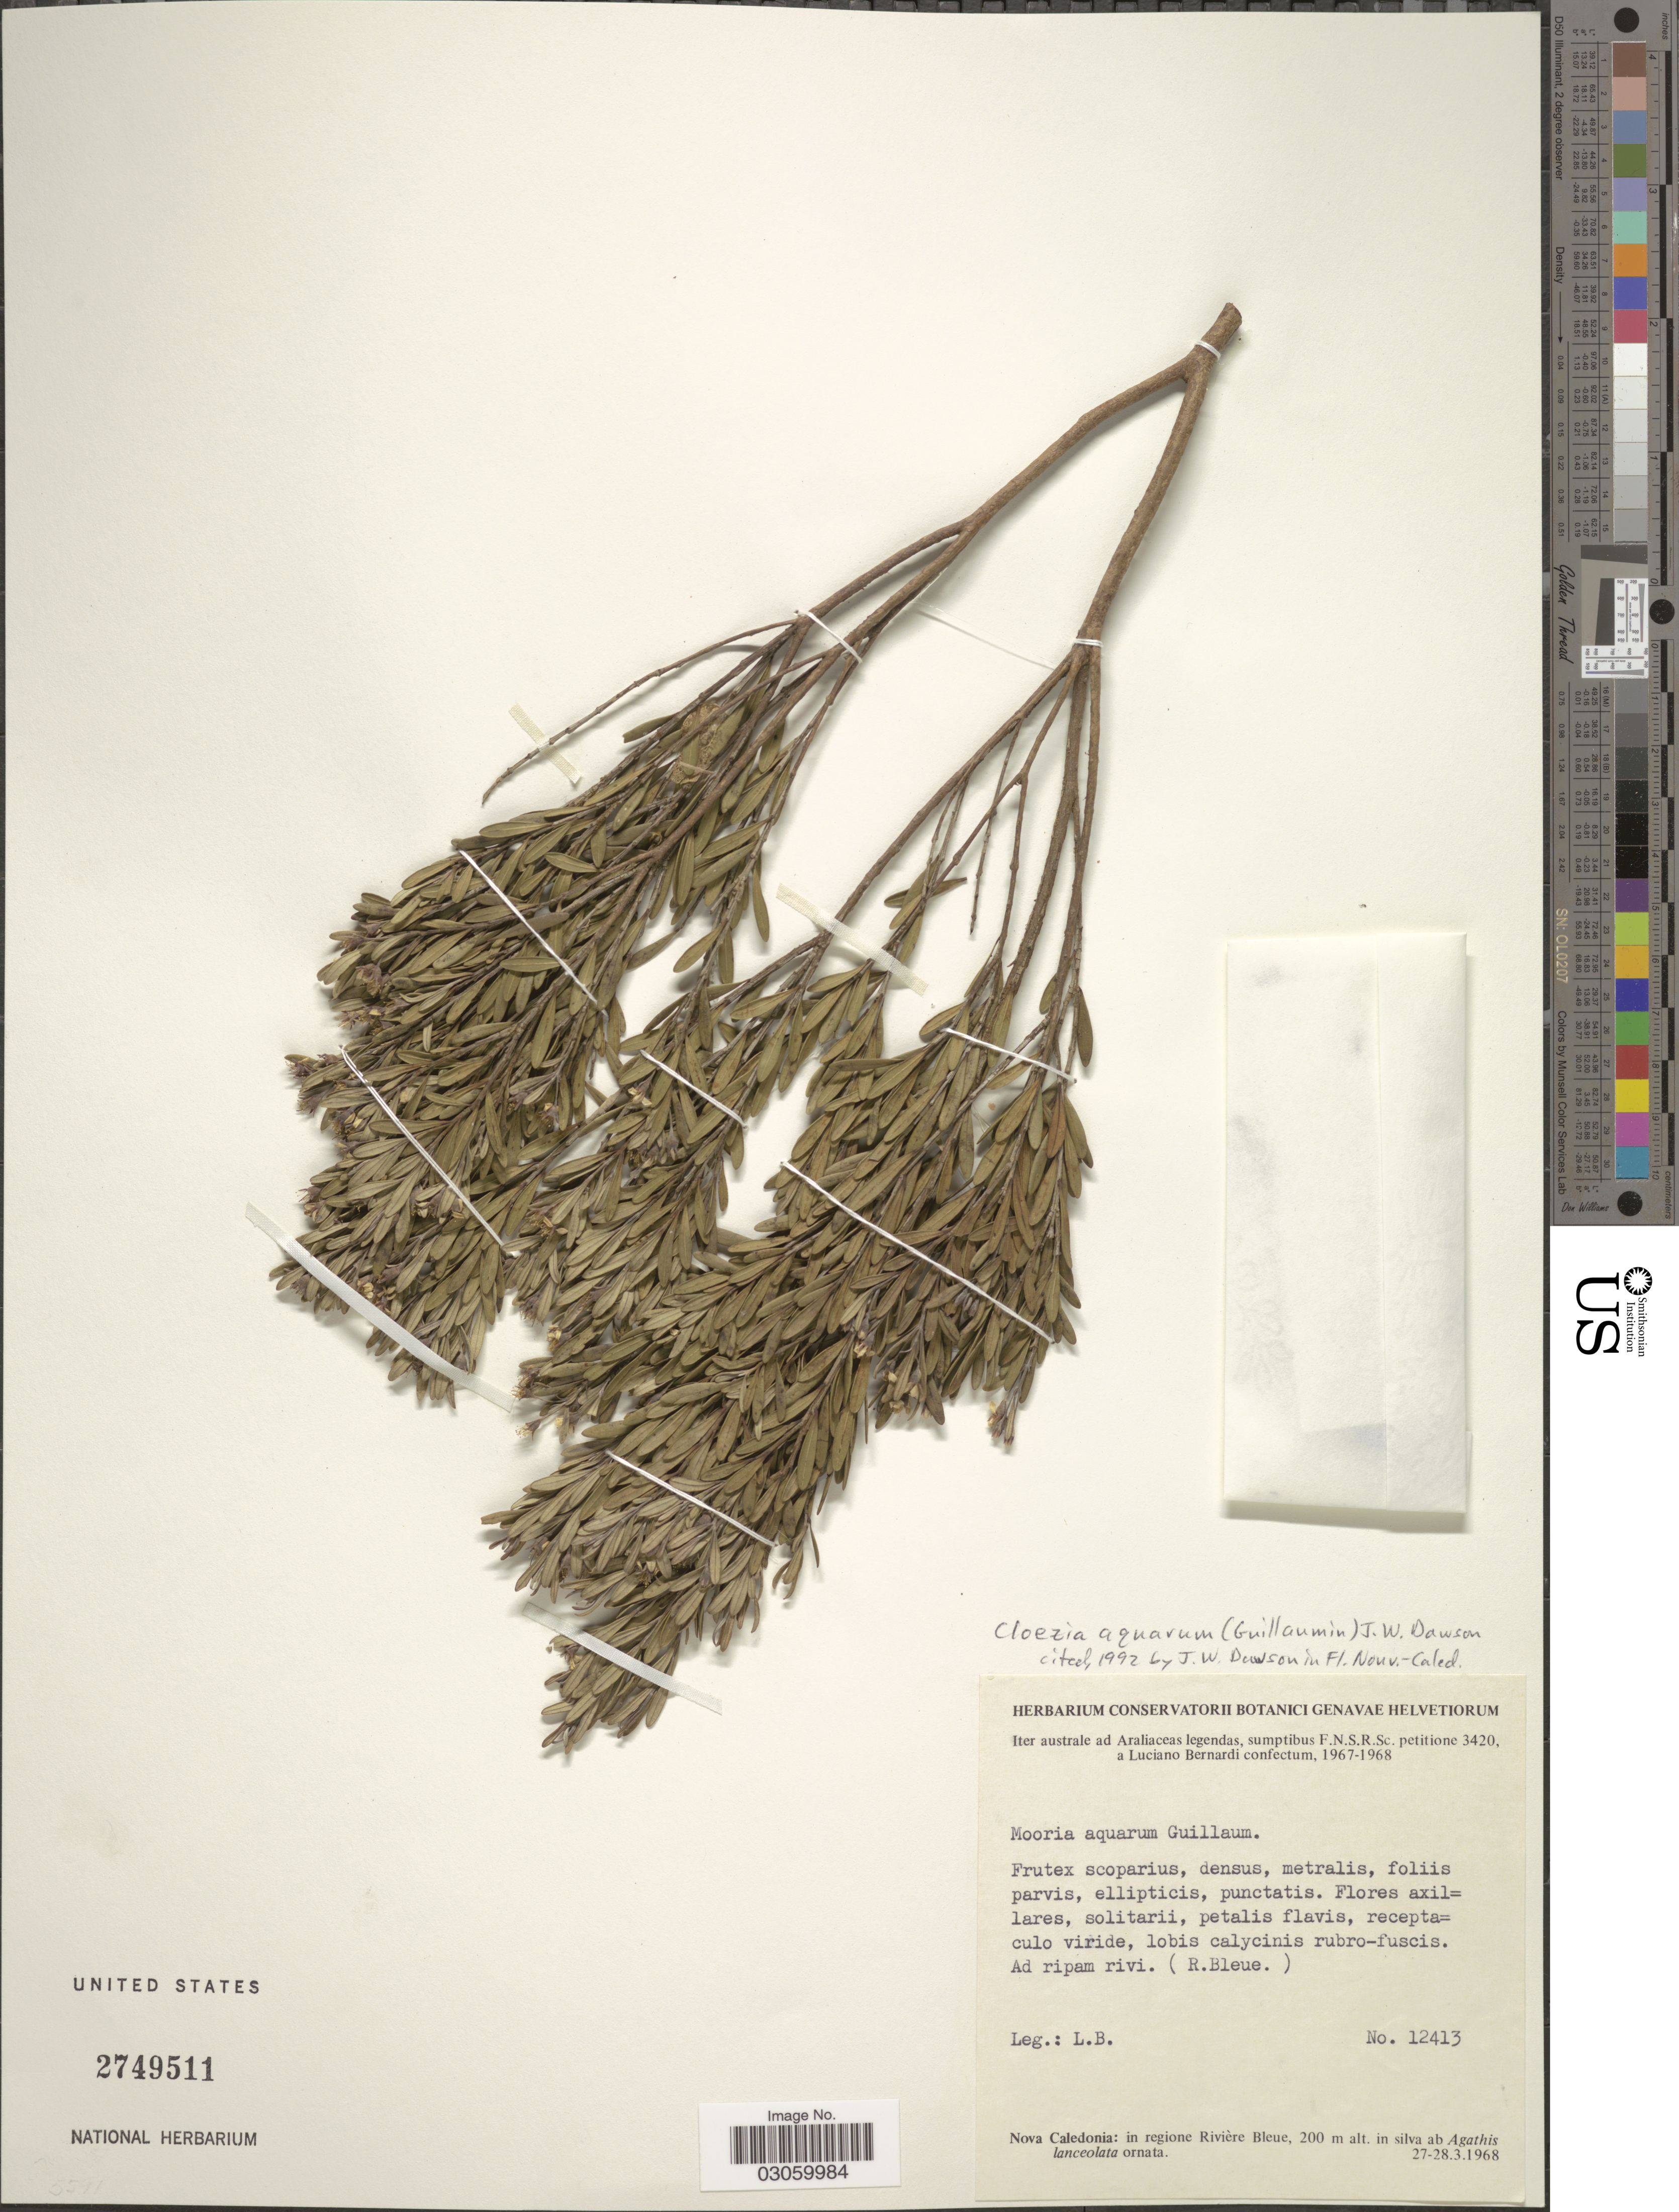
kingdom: Plantae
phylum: Tracheophyta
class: Magnoliopsida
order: Myrtales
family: Myrtaceae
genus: Cloezia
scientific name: Cloezia aquarum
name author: (Guillaumin) J.W. Dawson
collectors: L. Bernardi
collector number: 12413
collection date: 1967/1968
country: New Caledonia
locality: Nova Caledonia: in regione Rivière Bleue.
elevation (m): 200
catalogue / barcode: US 2749511